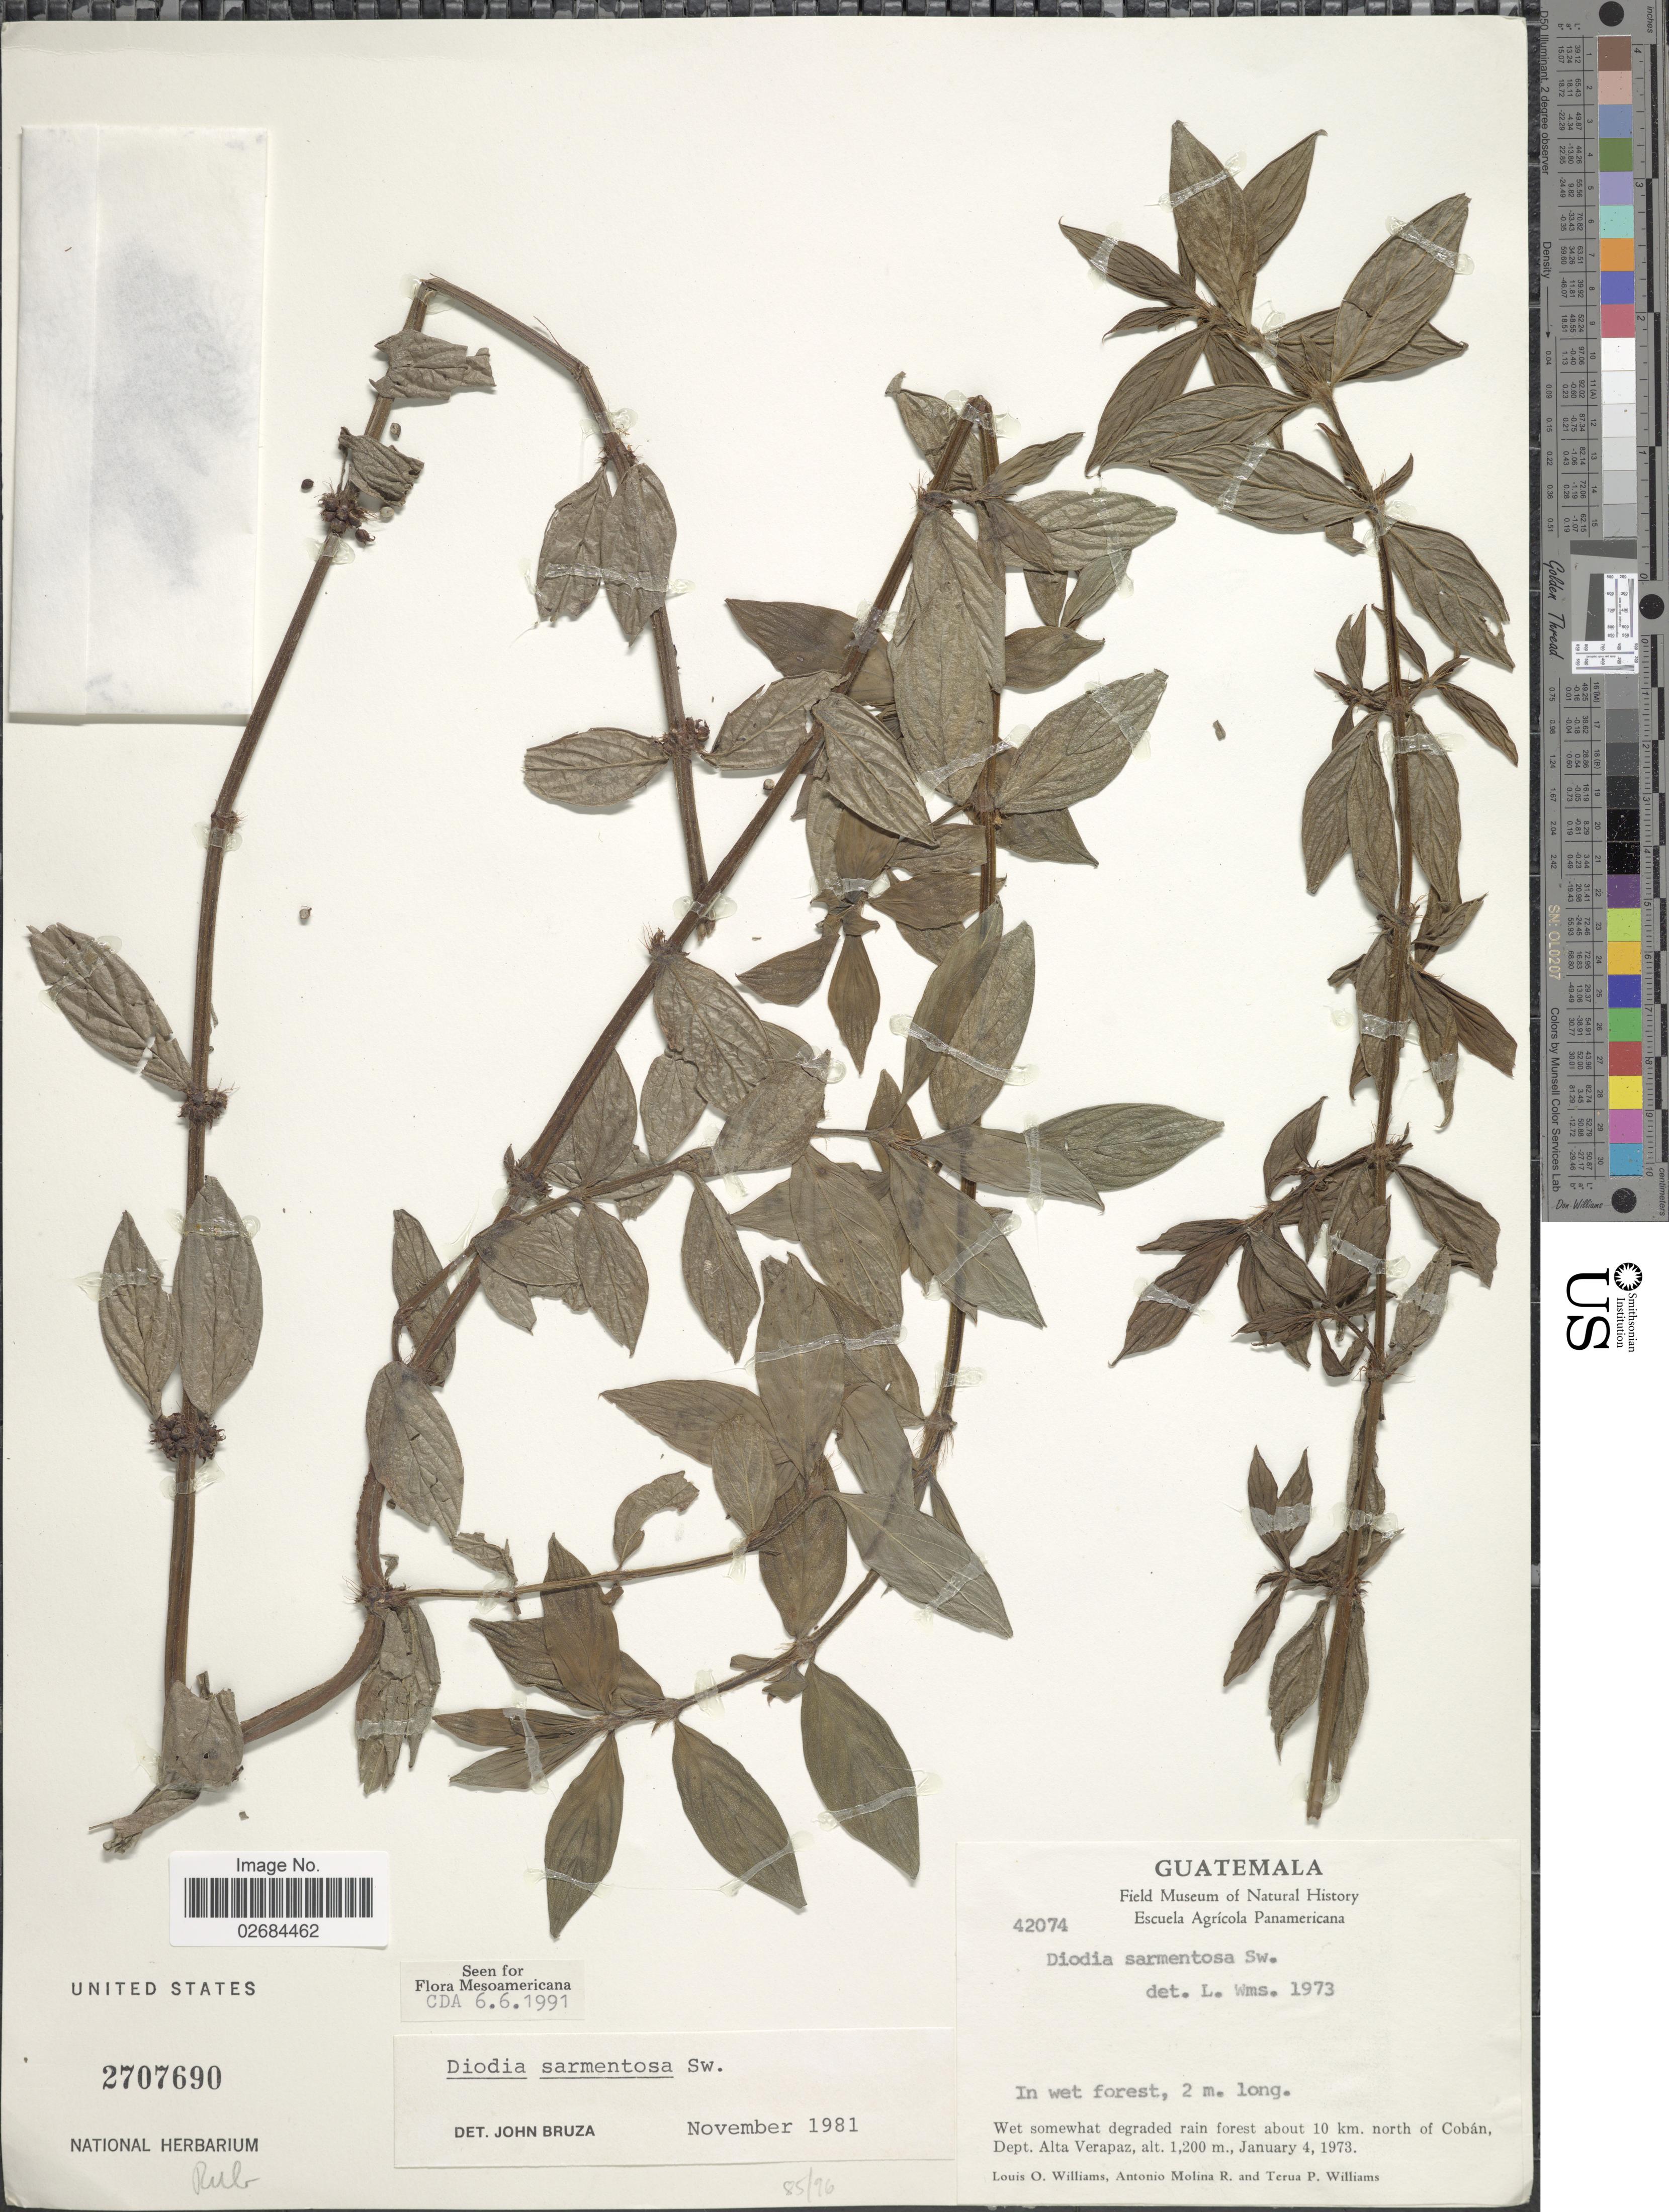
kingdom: Plantae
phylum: Tracheophyta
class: Magnoliopsida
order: Gentianales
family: Rubiaceae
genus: Diodia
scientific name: Diodia sarmentosa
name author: Sw.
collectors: L. O. Williams, A. Molina R. & T. P. Williams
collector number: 42074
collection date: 1973-01-04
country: Guatemala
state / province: Alta Verapaz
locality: About 10 km. north of Cobán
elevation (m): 1200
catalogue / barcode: US 2707690